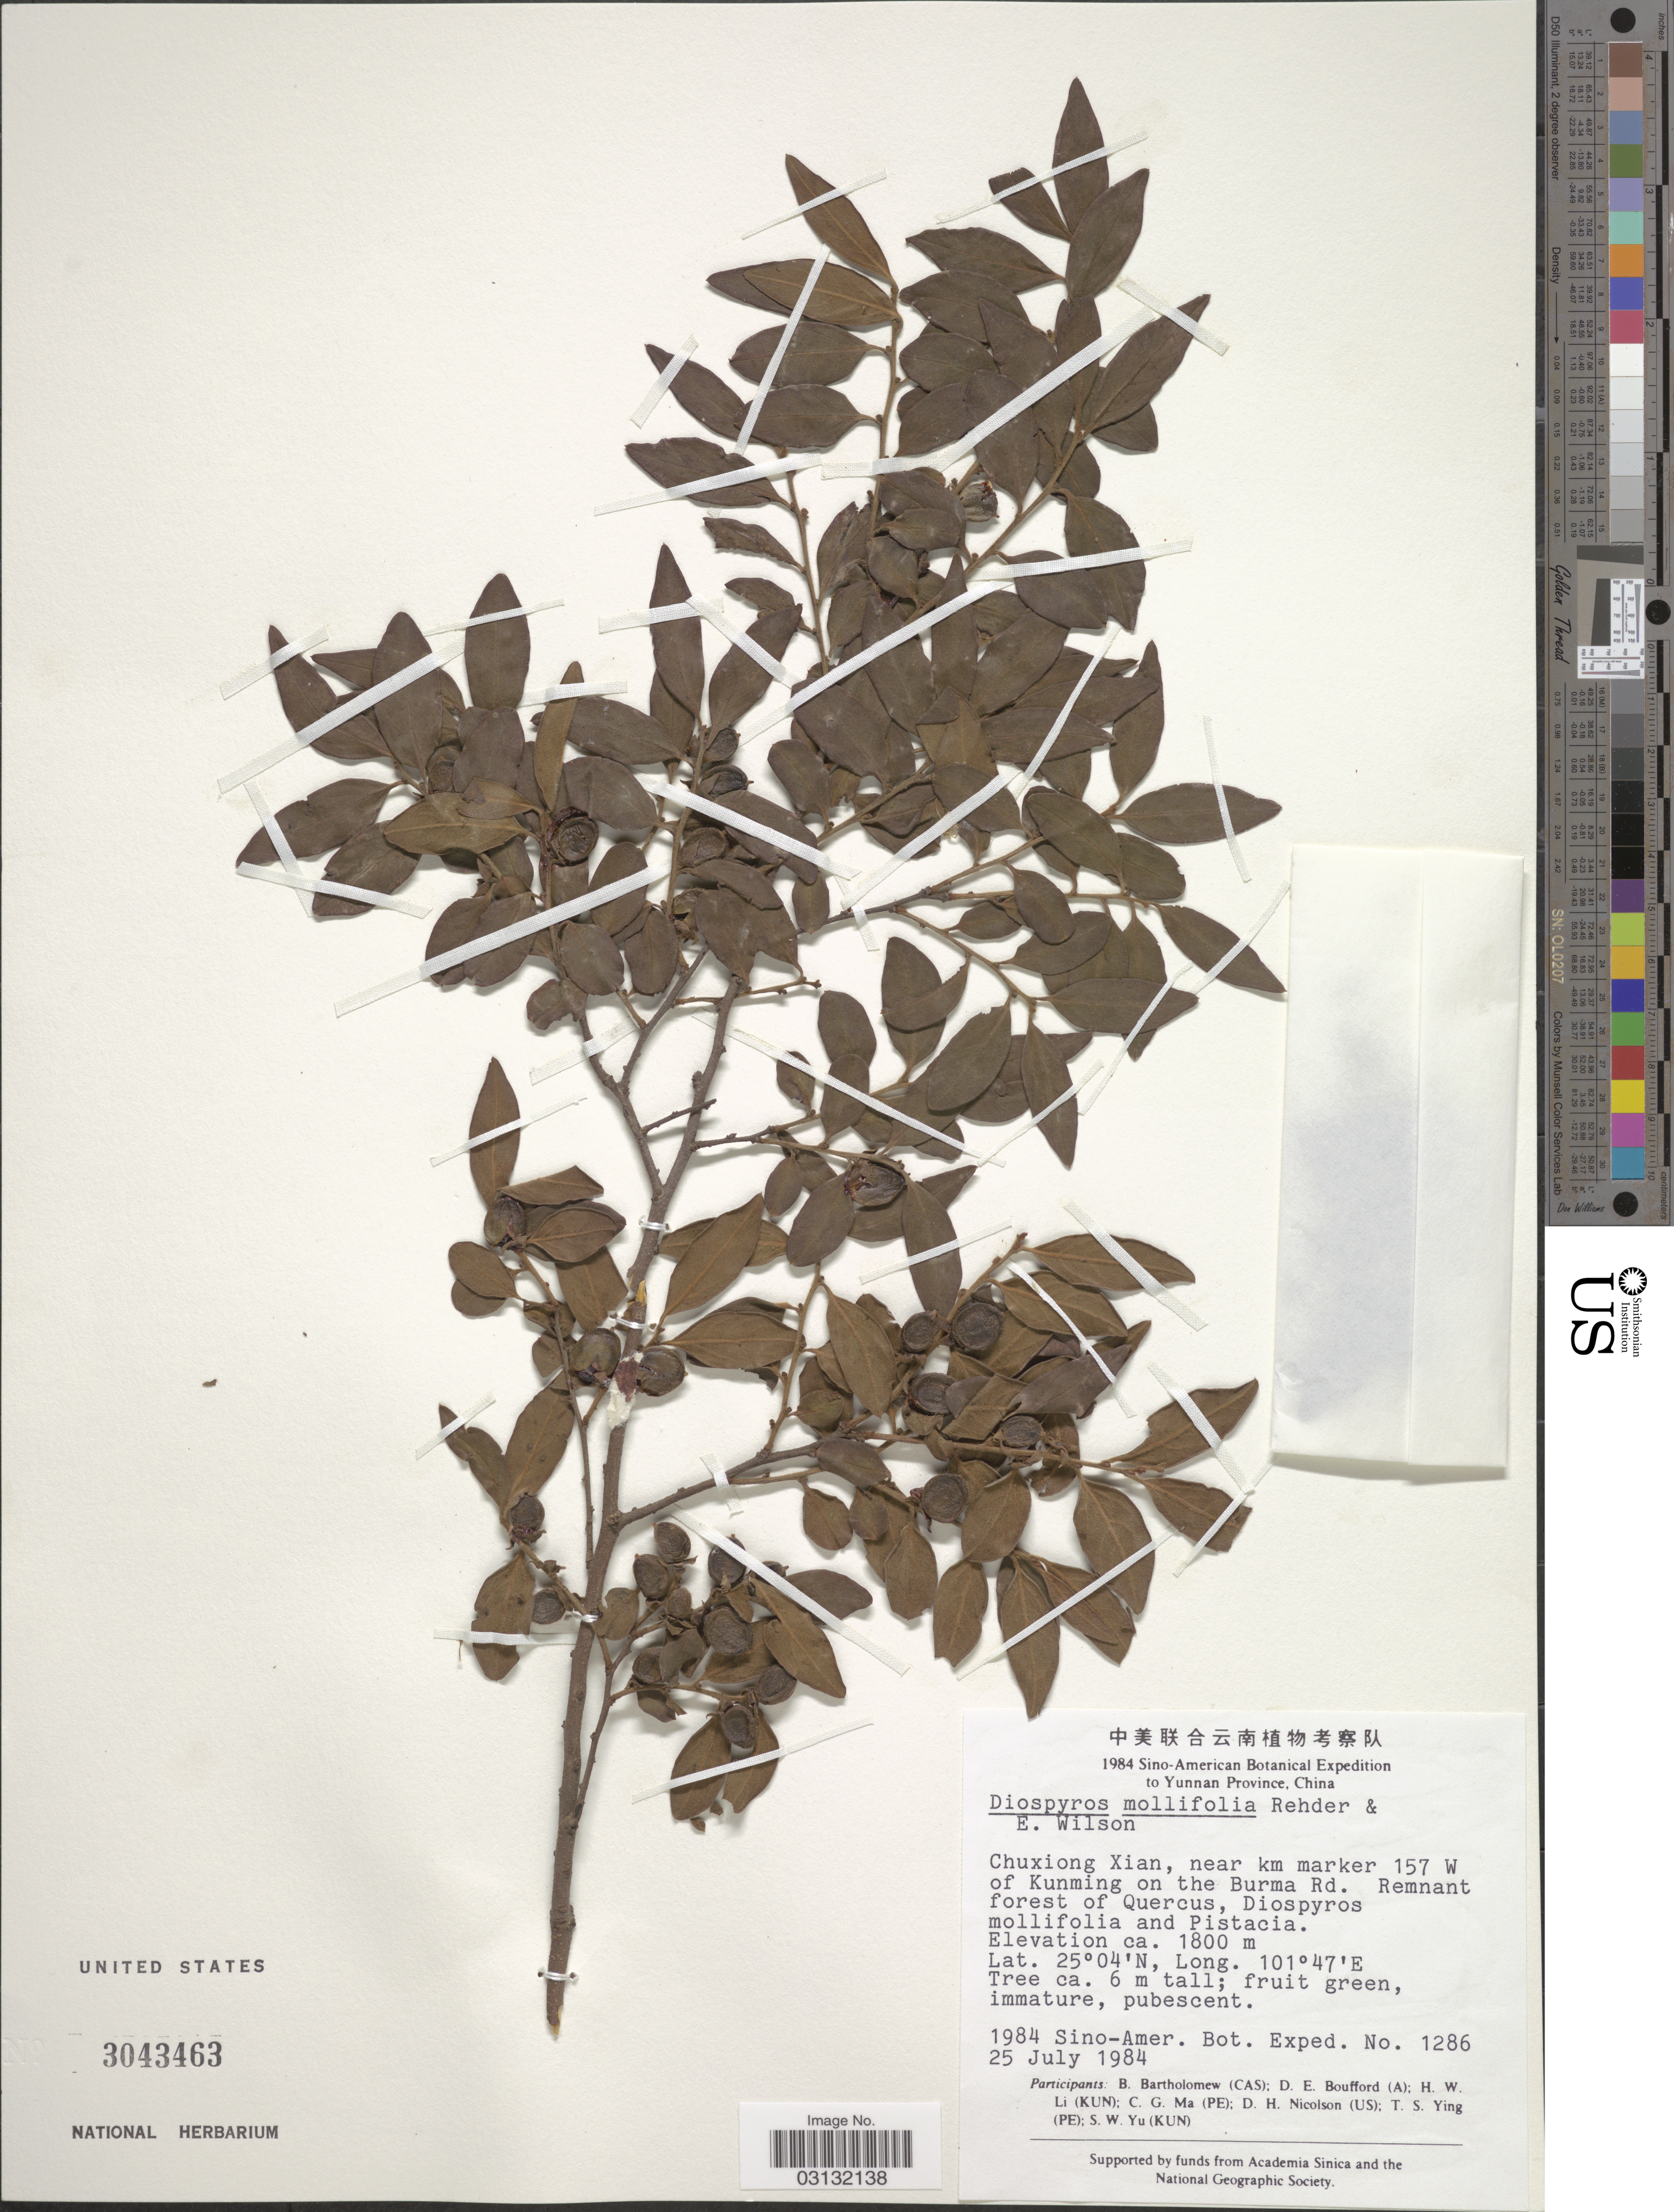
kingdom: Plantae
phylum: Tracheophyta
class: Magnoliopsida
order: Ericales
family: Ebenaceae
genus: Diospyros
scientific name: Diospyros mollifolia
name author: Rehder & E.H. Wilson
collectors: Sino-Amer. Bot. Exped. 1984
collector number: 1286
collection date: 1984-07-25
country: China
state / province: Yunnan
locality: Chuxiong Xian, near km marker 157 W of Kunming on the Burma Rd.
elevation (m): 1800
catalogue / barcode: US 3043463